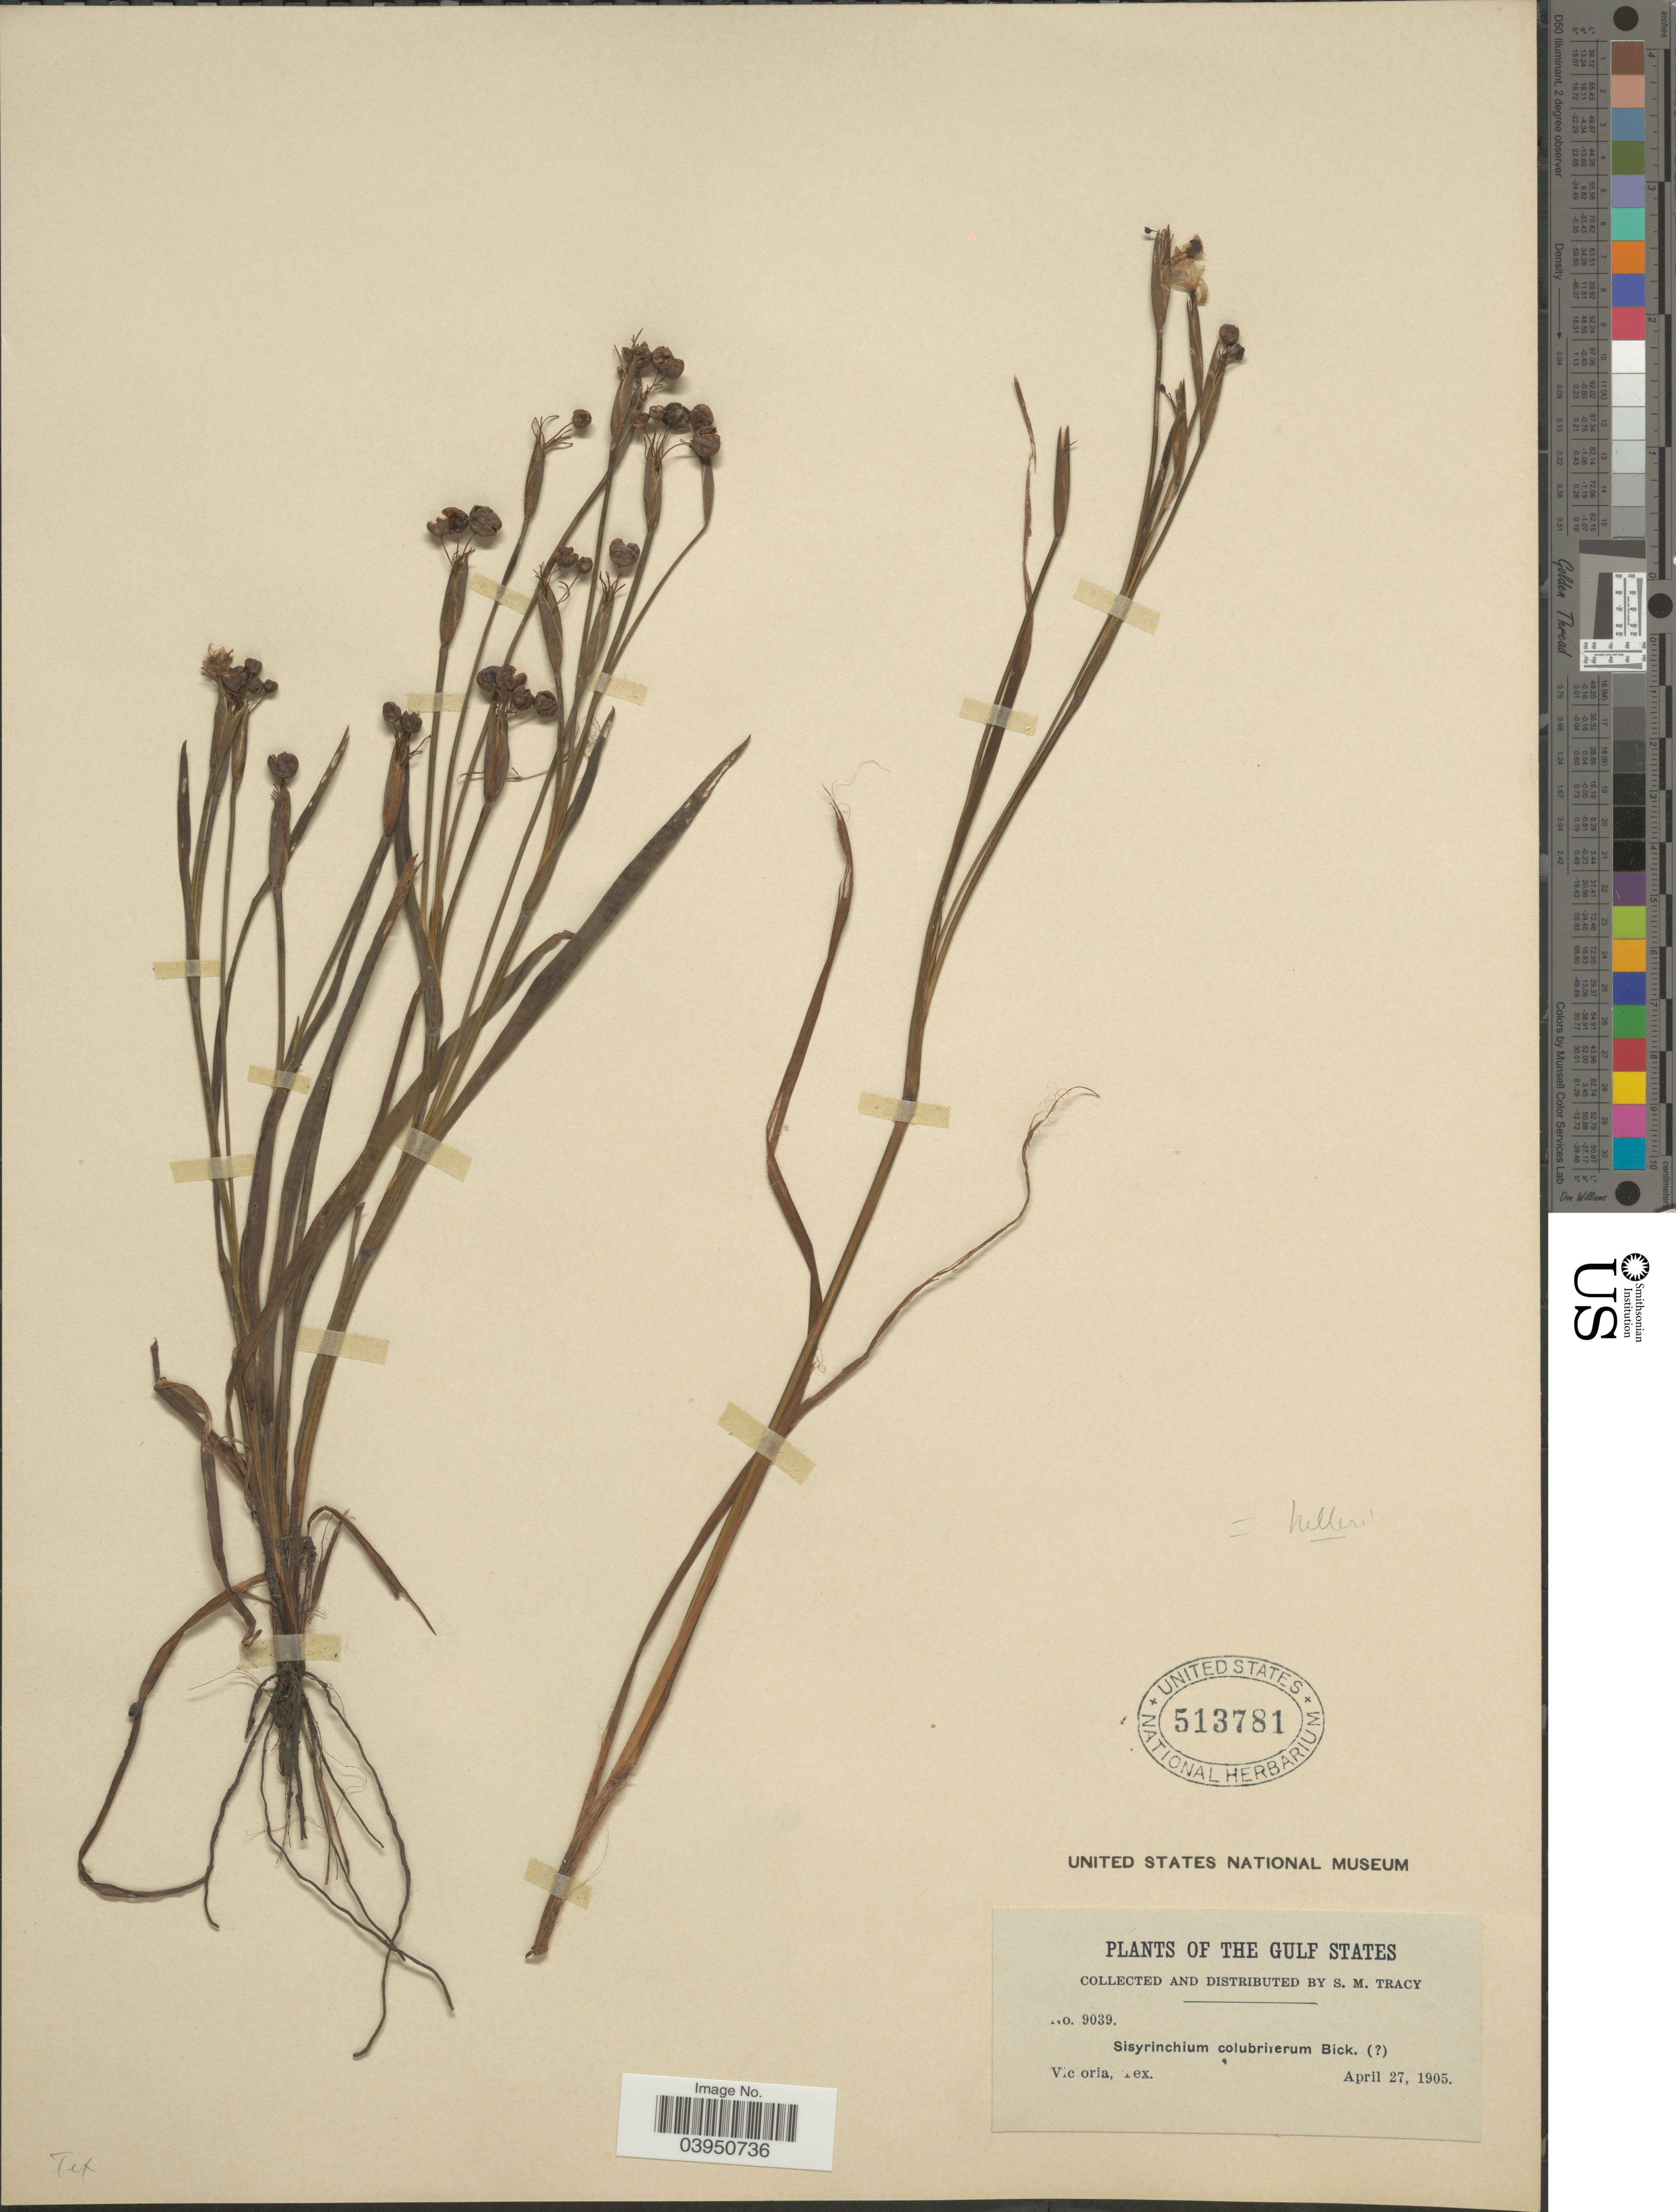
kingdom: Plantae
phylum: Tracheophyta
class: Liliopsida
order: Asparagales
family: Iridaceae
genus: Sisyrinchium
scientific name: Sisyrinchium colubriferum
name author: E.P. Bicknell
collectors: S. M. Tracy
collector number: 9039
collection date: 1905-04-27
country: United States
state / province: Texas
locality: The Gulf States. Victoria.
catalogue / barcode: US 513781